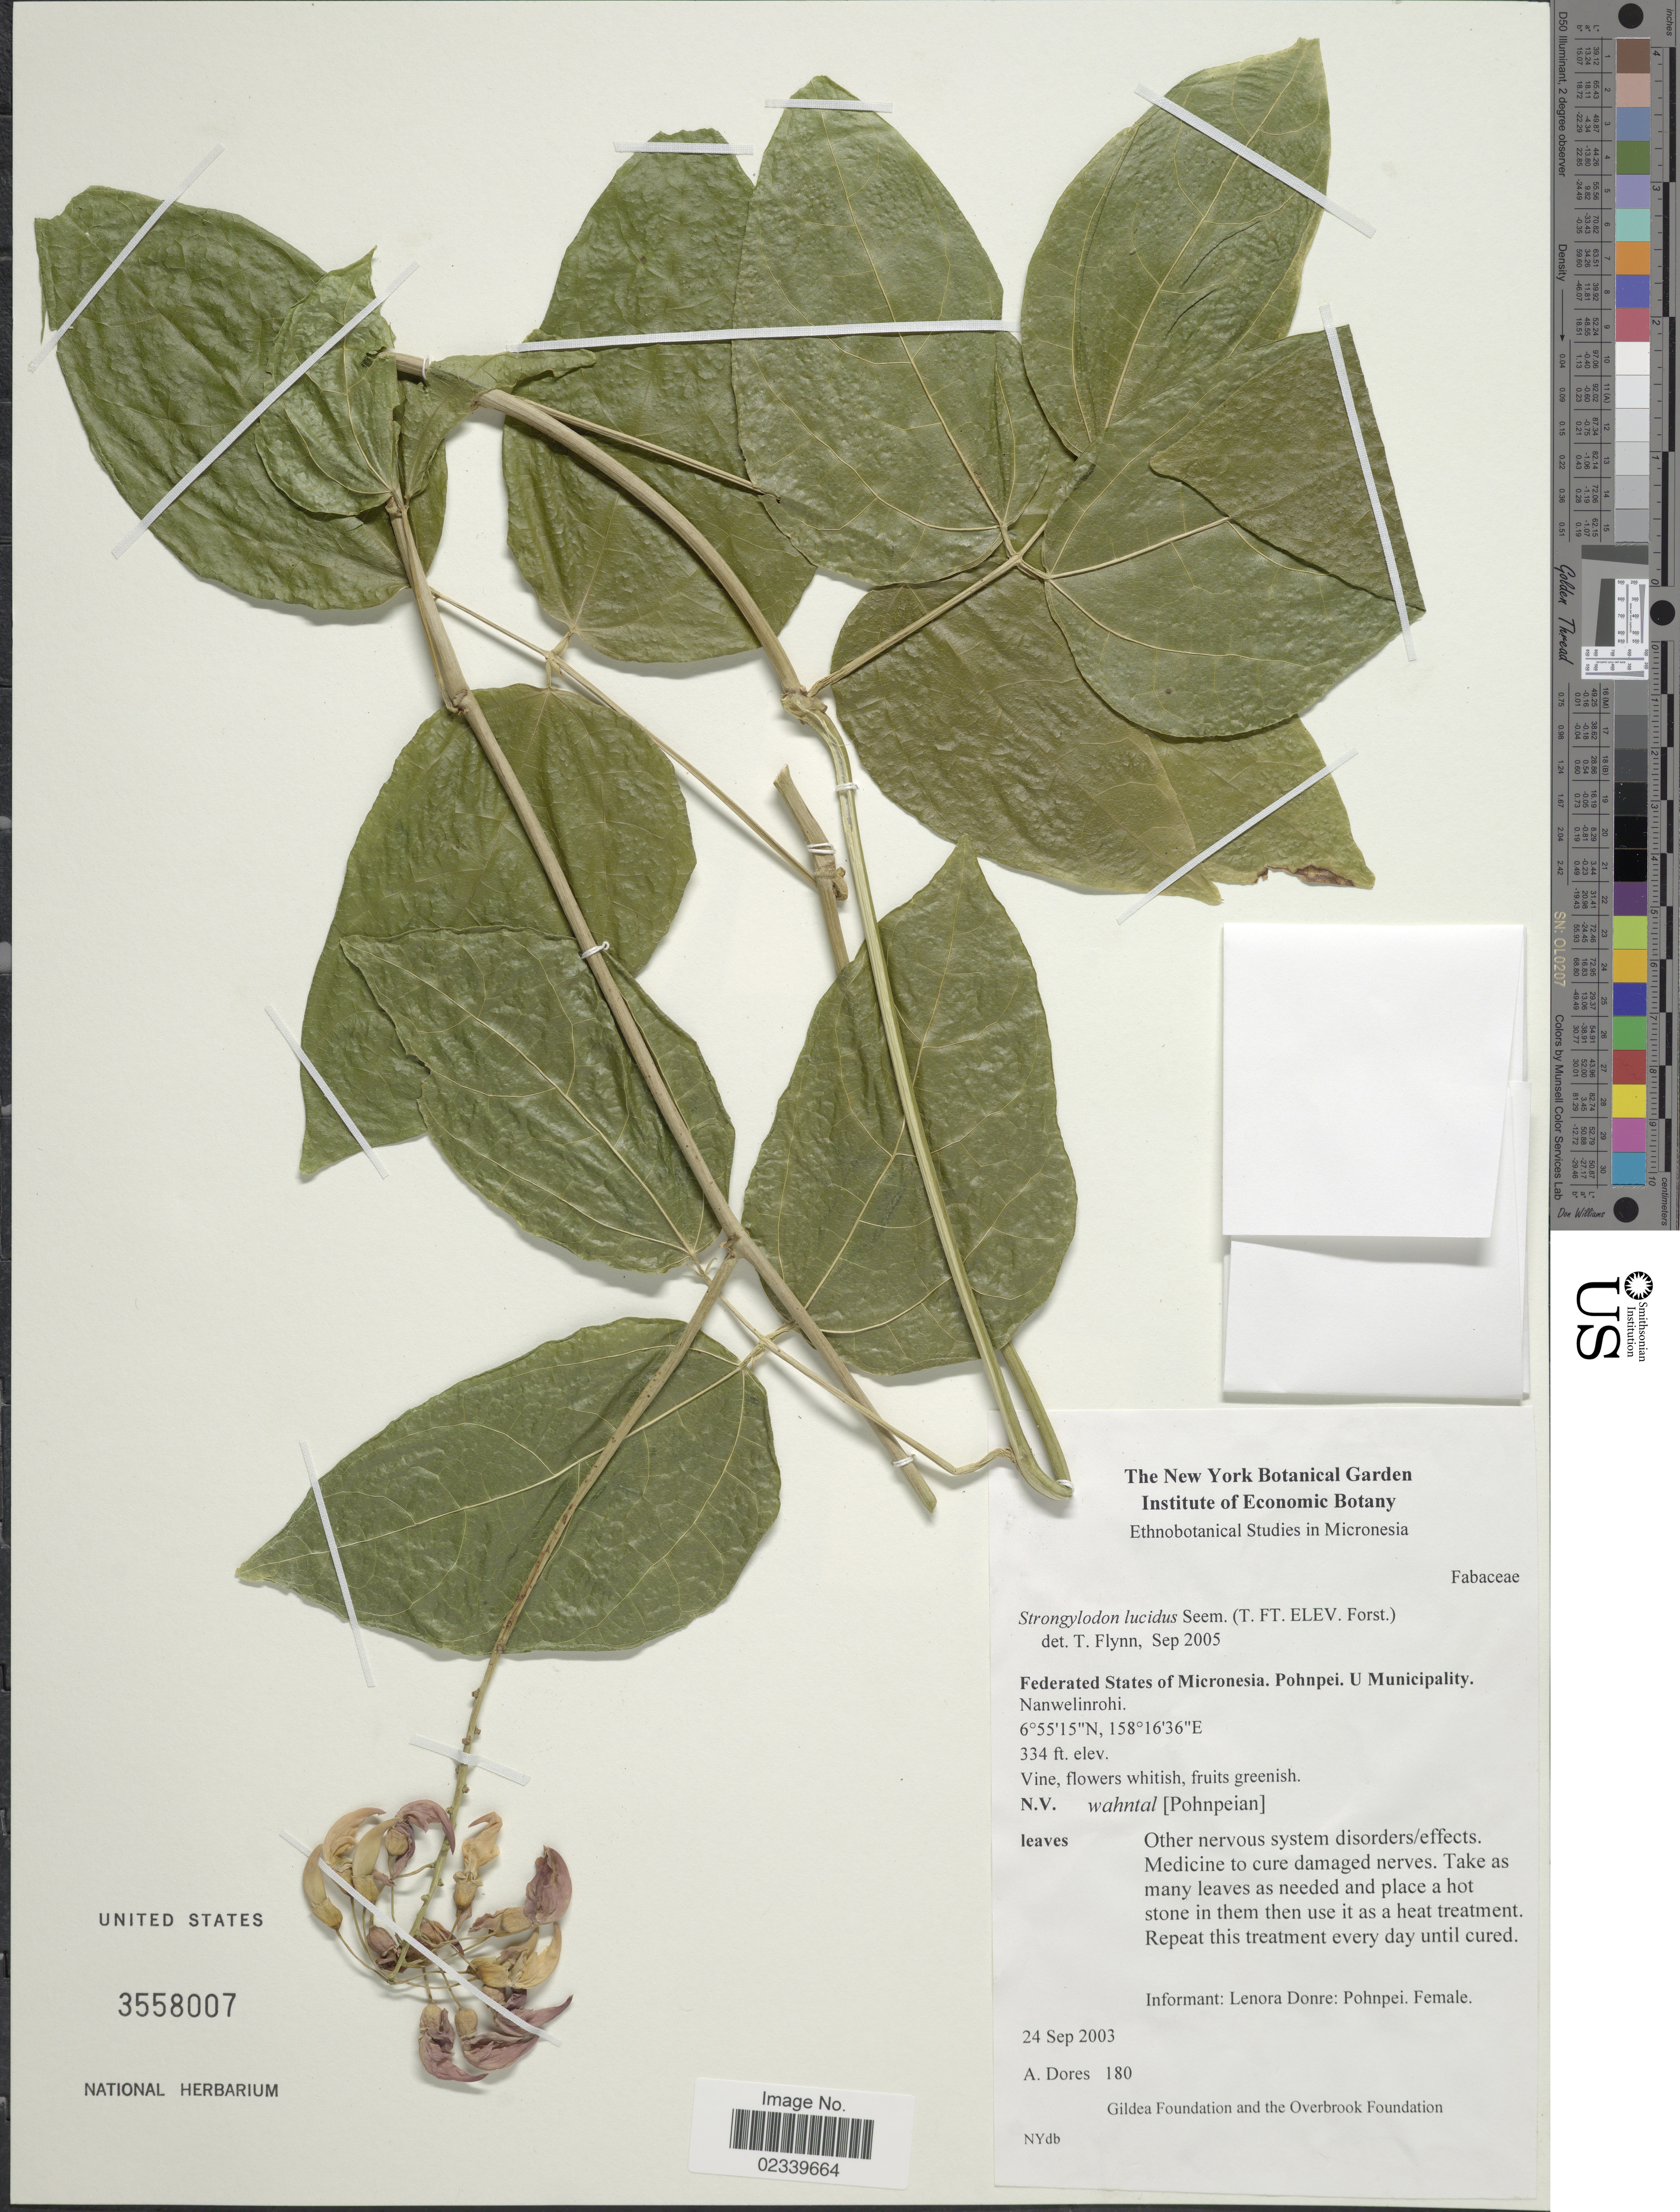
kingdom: Plantae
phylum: Tracheophyta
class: Magnoliopsida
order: Fabales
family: Fabaceae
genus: Strongylodon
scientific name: Strongylodon lucidus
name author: (G. Forst.) Seem.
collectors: A. Dores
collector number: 180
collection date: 2003-09-24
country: Micronesia, Federated States of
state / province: Pohnpei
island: Pohnpei [Ponape]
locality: Federated States of Micronesia, Pohnpei, U Municipality, Nanwelinrohi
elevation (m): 102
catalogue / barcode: US 3558007